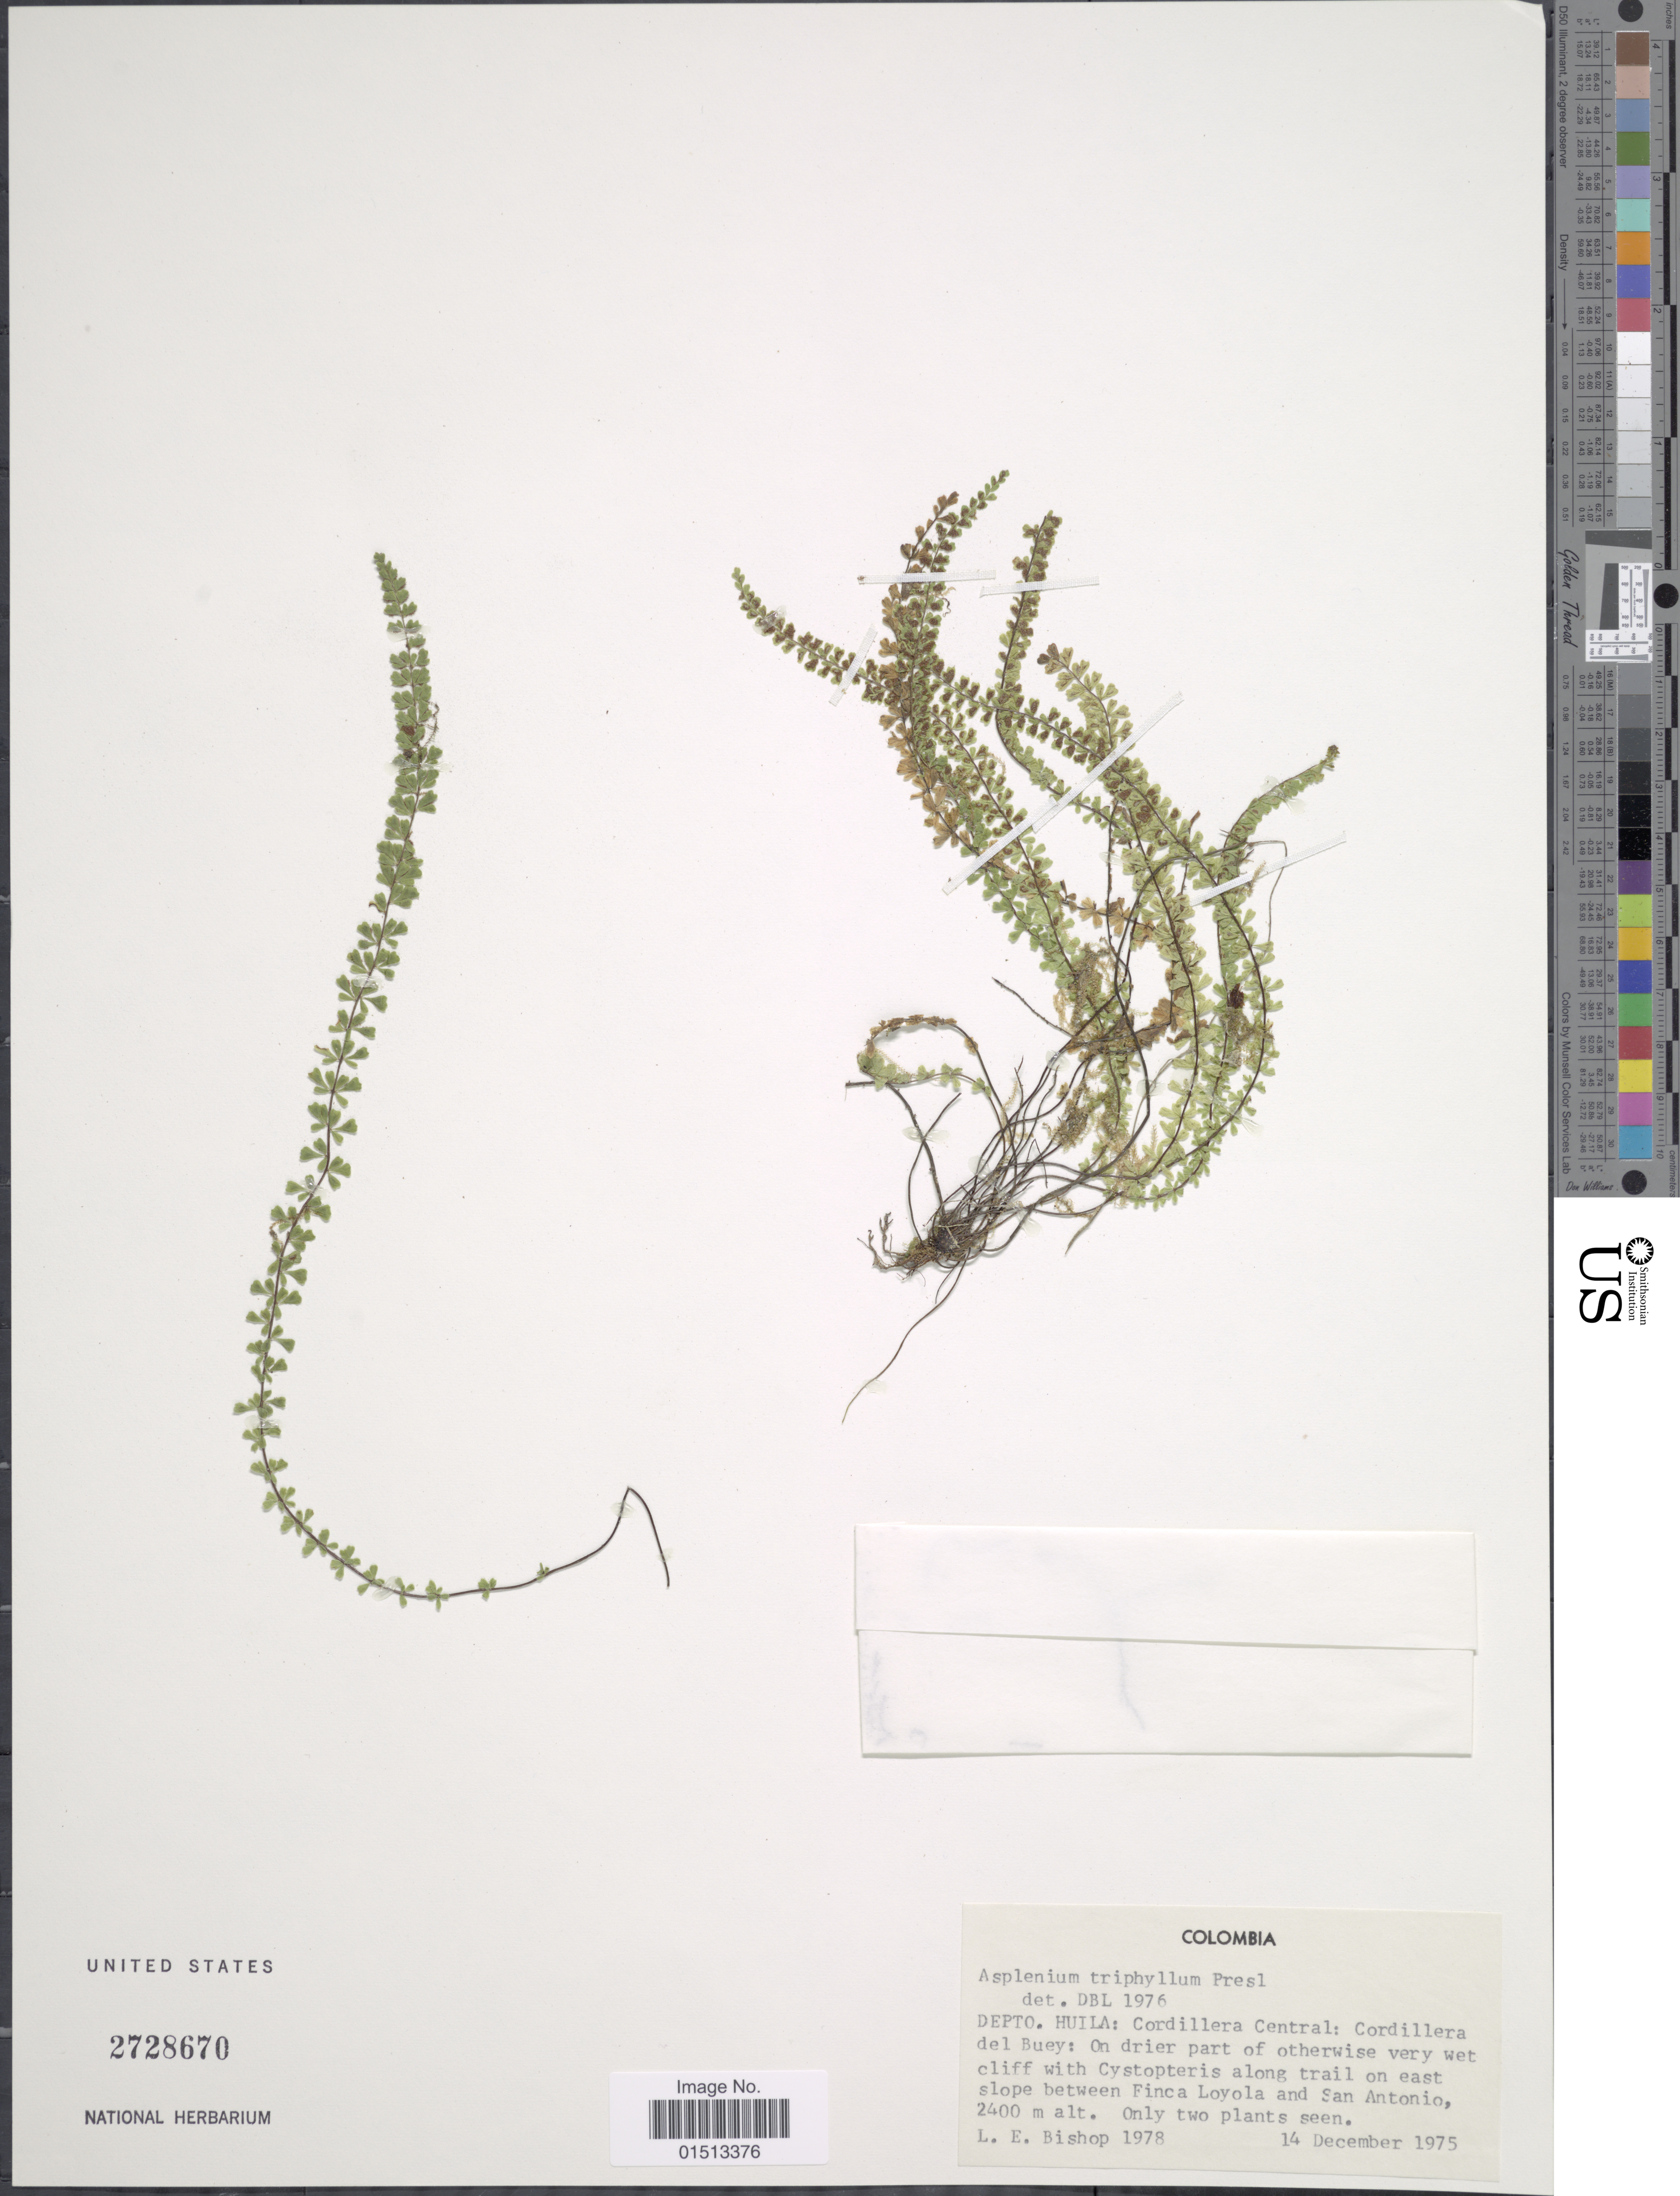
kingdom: Plantae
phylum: Tracheophyta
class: Polypodiopsida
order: Polypodiales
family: Aspleniaceae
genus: Asplenium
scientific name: Asplenium triphyllum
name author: C. Presl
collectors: L. E. Bishop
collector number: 1978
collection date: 1975-12-14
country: Colombia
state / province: Huila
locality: Cordillera Central: Cordillera del Buey; on drier part of otherwise very wet cliff along trail on east slope between Finca Loyola and San Antonio.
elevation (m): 2400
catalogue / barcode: US 2728670